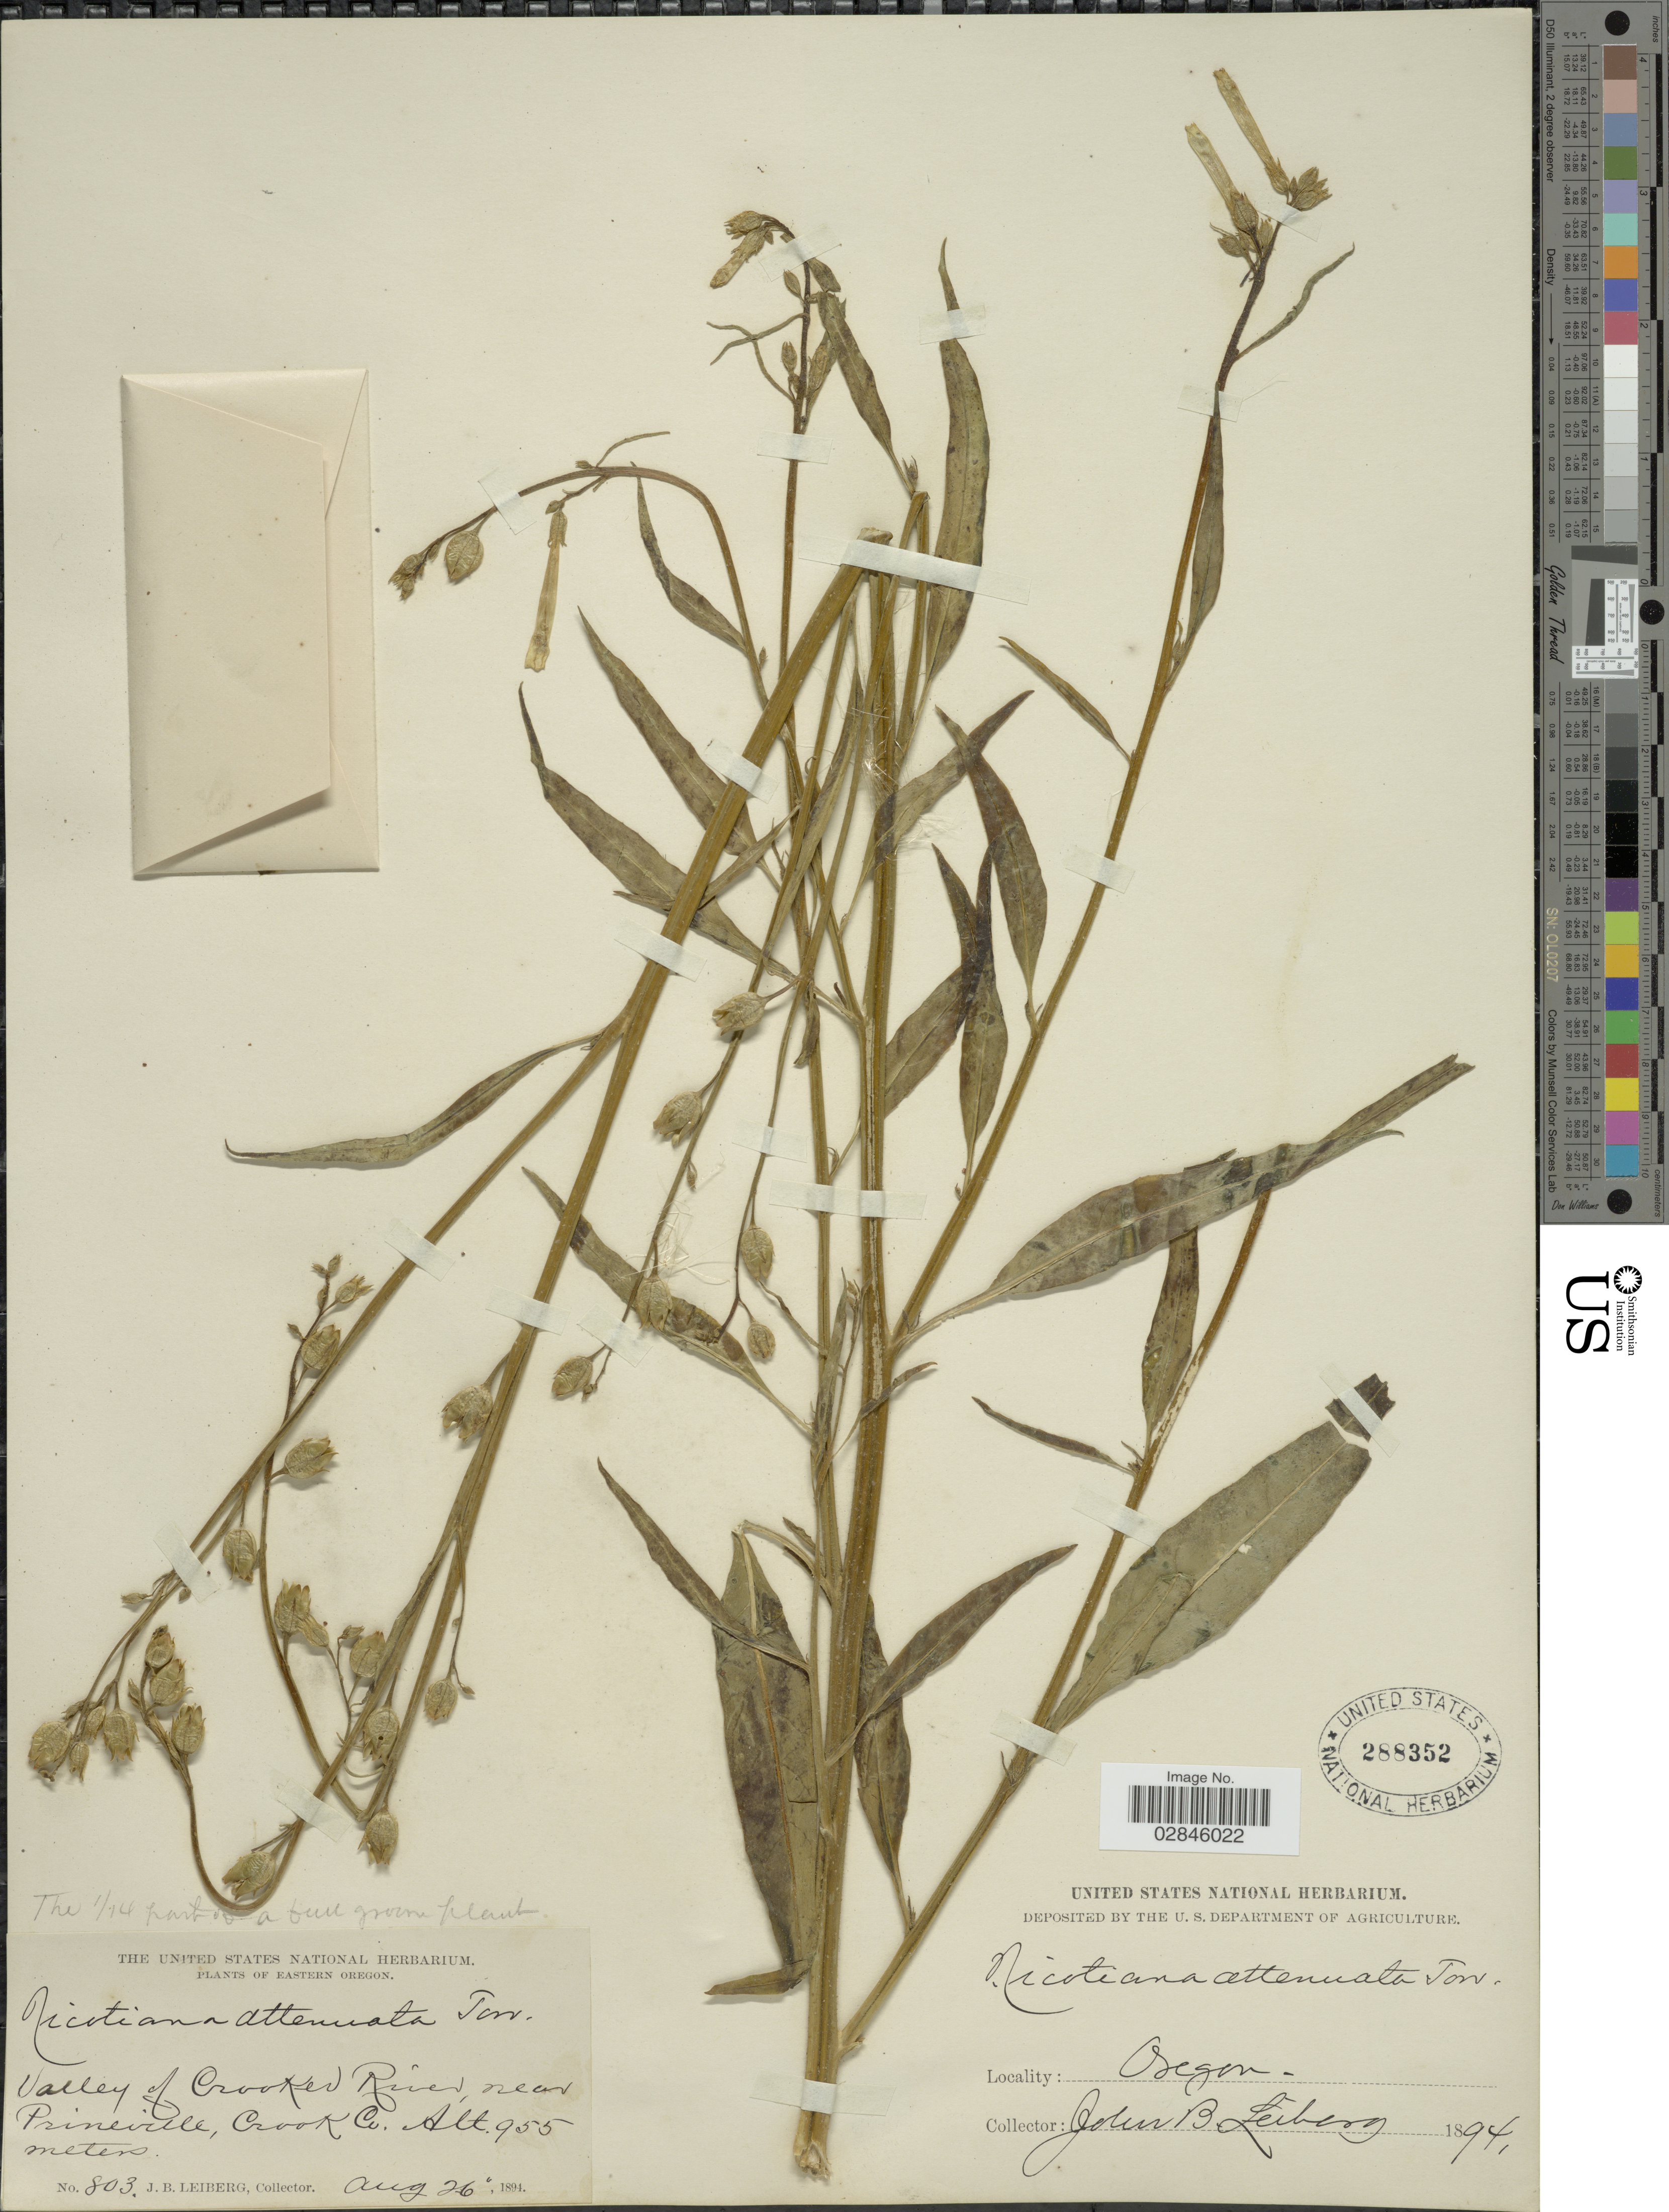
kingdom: Plantae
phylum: Tracheophyta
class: Magnoliopsida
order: Solanales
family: Solanaceae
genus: Nicotiana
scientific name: Nicotiana attenuata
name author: Torr. ex S. Watson in C. King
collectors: J. Leiberg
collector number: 803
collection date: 1894-08-26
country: United States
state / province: Oregon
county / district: Crook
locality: Eastern Oregon. Valley of Crooked River, near Prineville, Crook Co.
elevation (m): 955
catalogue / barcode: US 288352